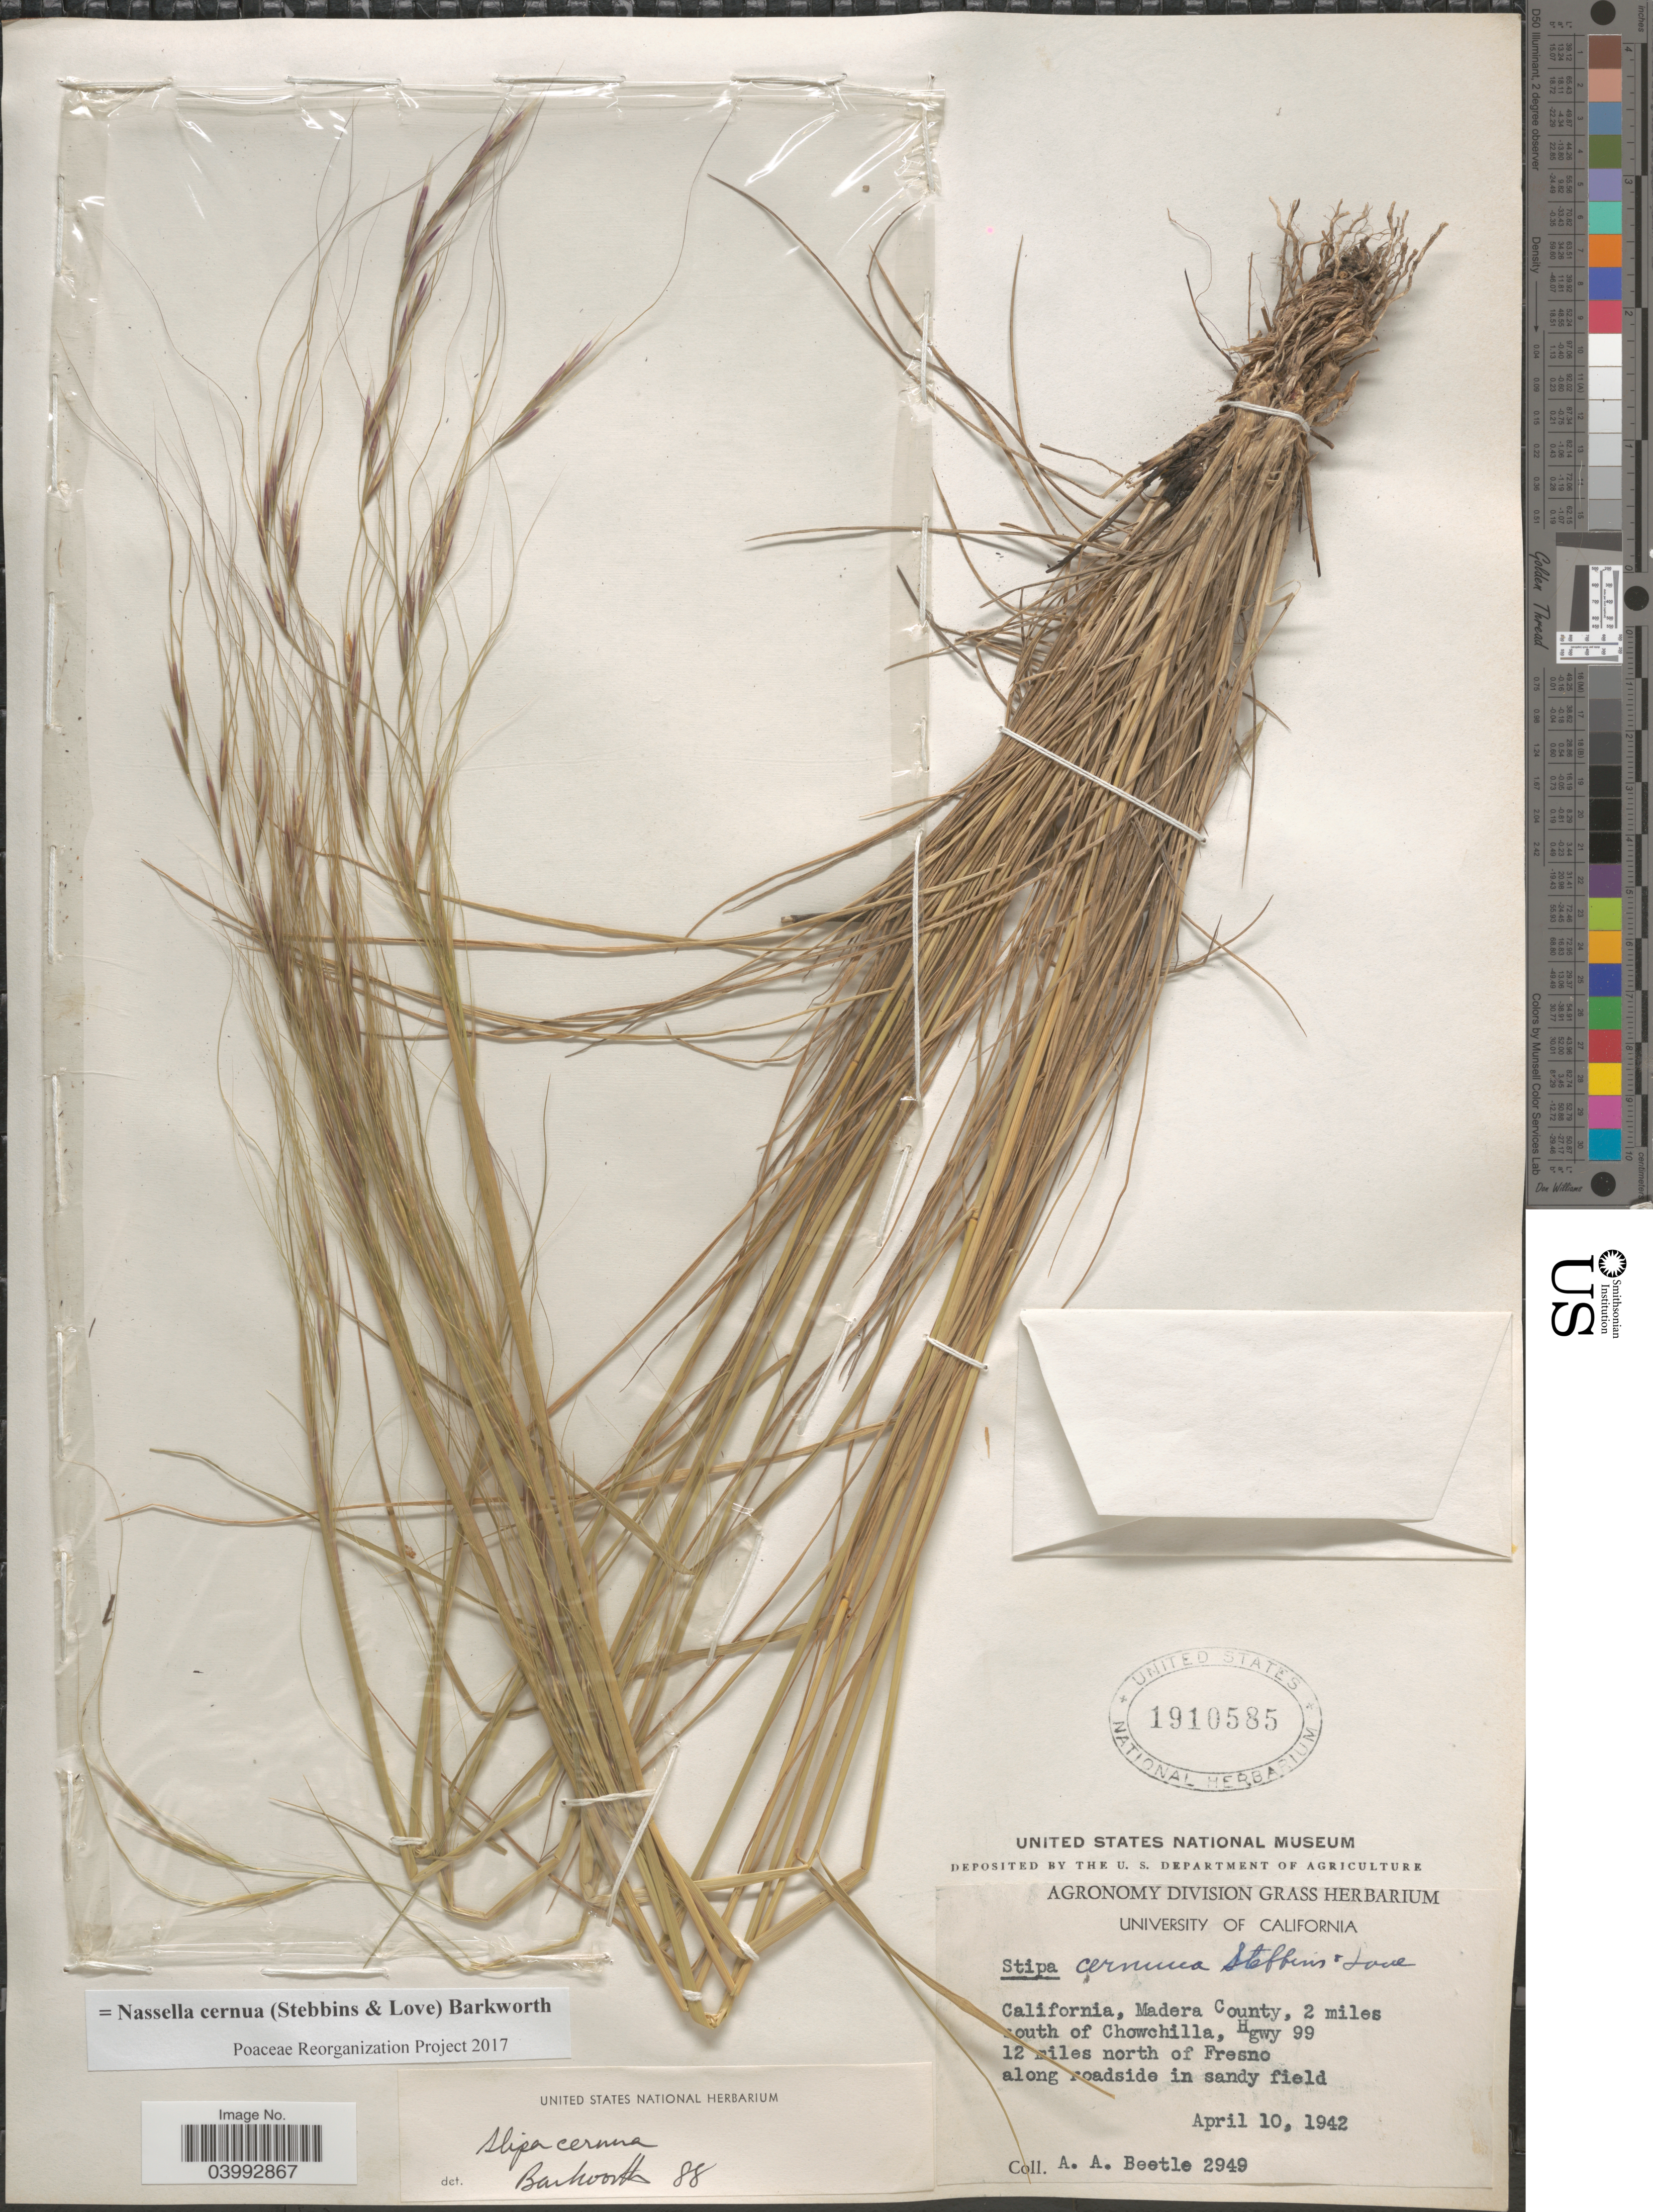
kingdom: Plantae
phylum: Tracheophyta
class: Liliopsida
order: Poales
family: Poaceae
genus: Nassella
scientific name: Nassella cernua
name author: (Stebbins & Love) Barkworth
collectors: A. A. Beetle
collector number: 2949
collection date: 1942-04-10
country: United States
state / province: California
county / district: Madera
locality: Madera County, 2 miles south of Chowchilla, Hgwy 99. 12 miles north of Fresno along roadside in sandy field.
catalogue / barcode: US 1910585